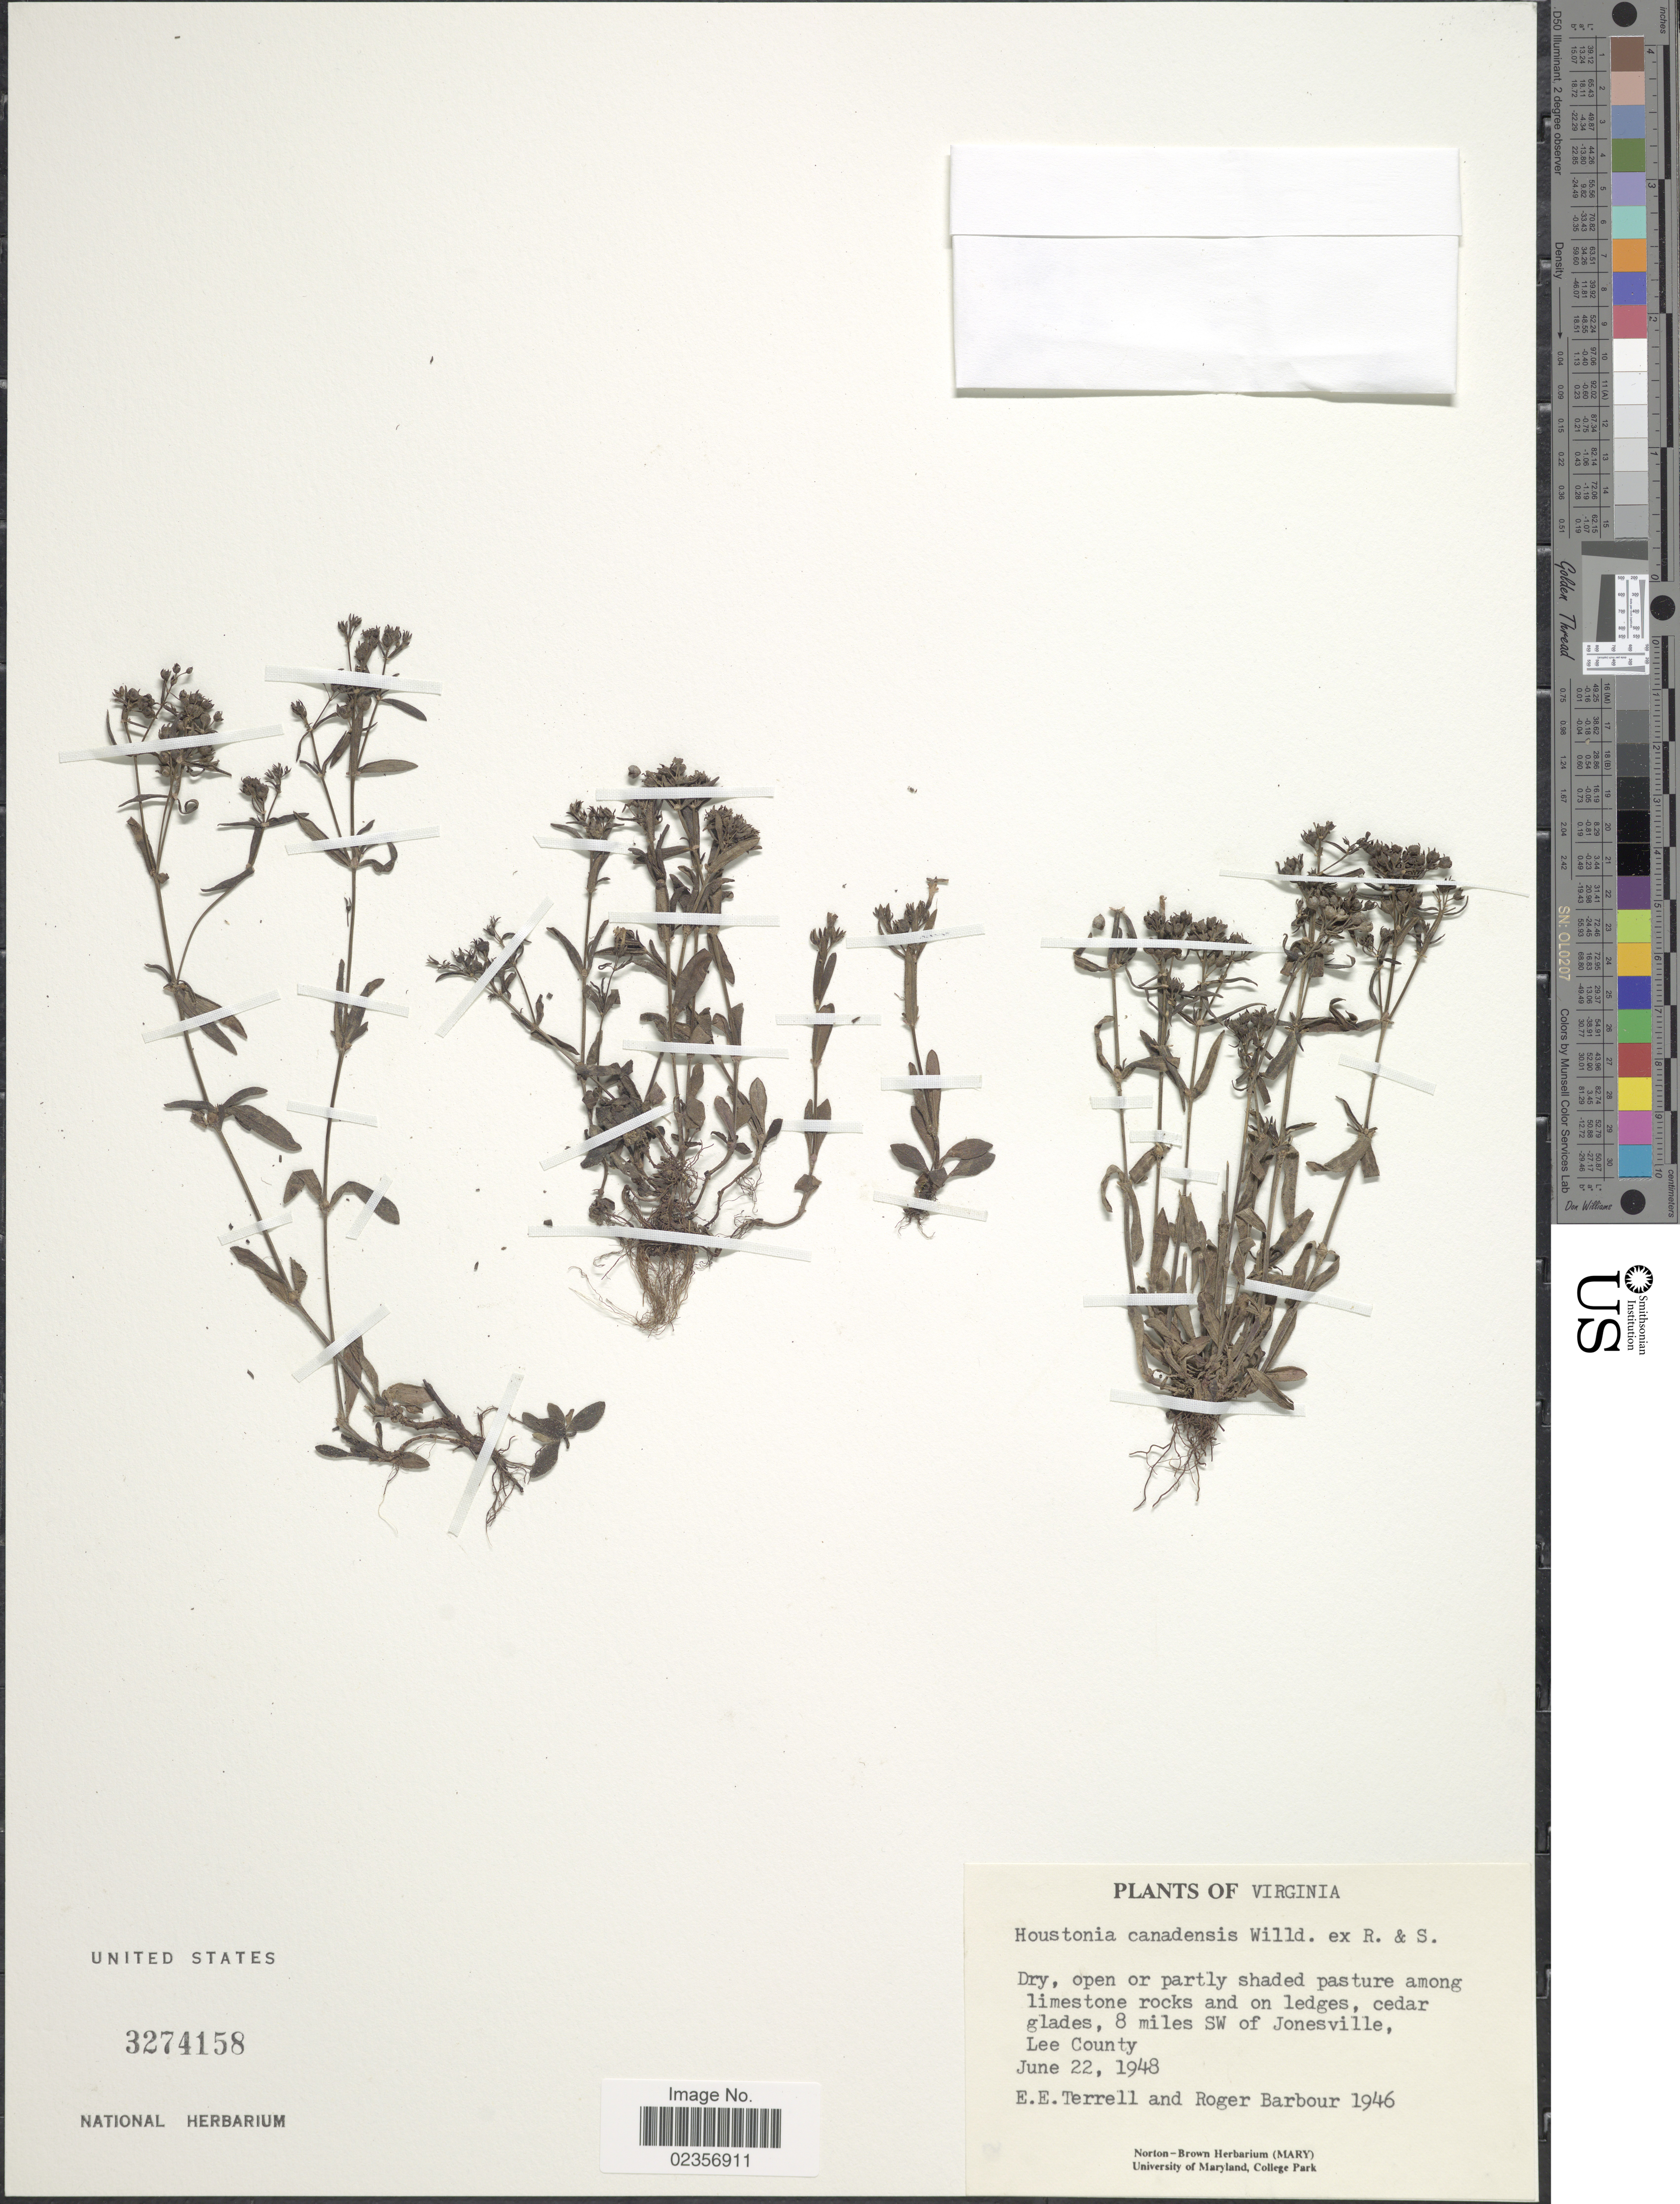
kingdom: Plantae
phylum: Tracheophyta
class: Magnoliopsida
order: Gentianales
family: Rubiaceae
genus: Houstonia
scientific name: Houstonia canadensis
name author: Willd.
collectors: E. E. Terrell & R. Barbour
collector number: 1946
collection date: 1948-06-22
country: United States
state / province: Virginia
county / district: Lee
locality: Pasture among limestone rocks and on ledges, cedar glades, 8 miles SW of Jonesville, Lee County.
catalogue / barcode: US 3274158